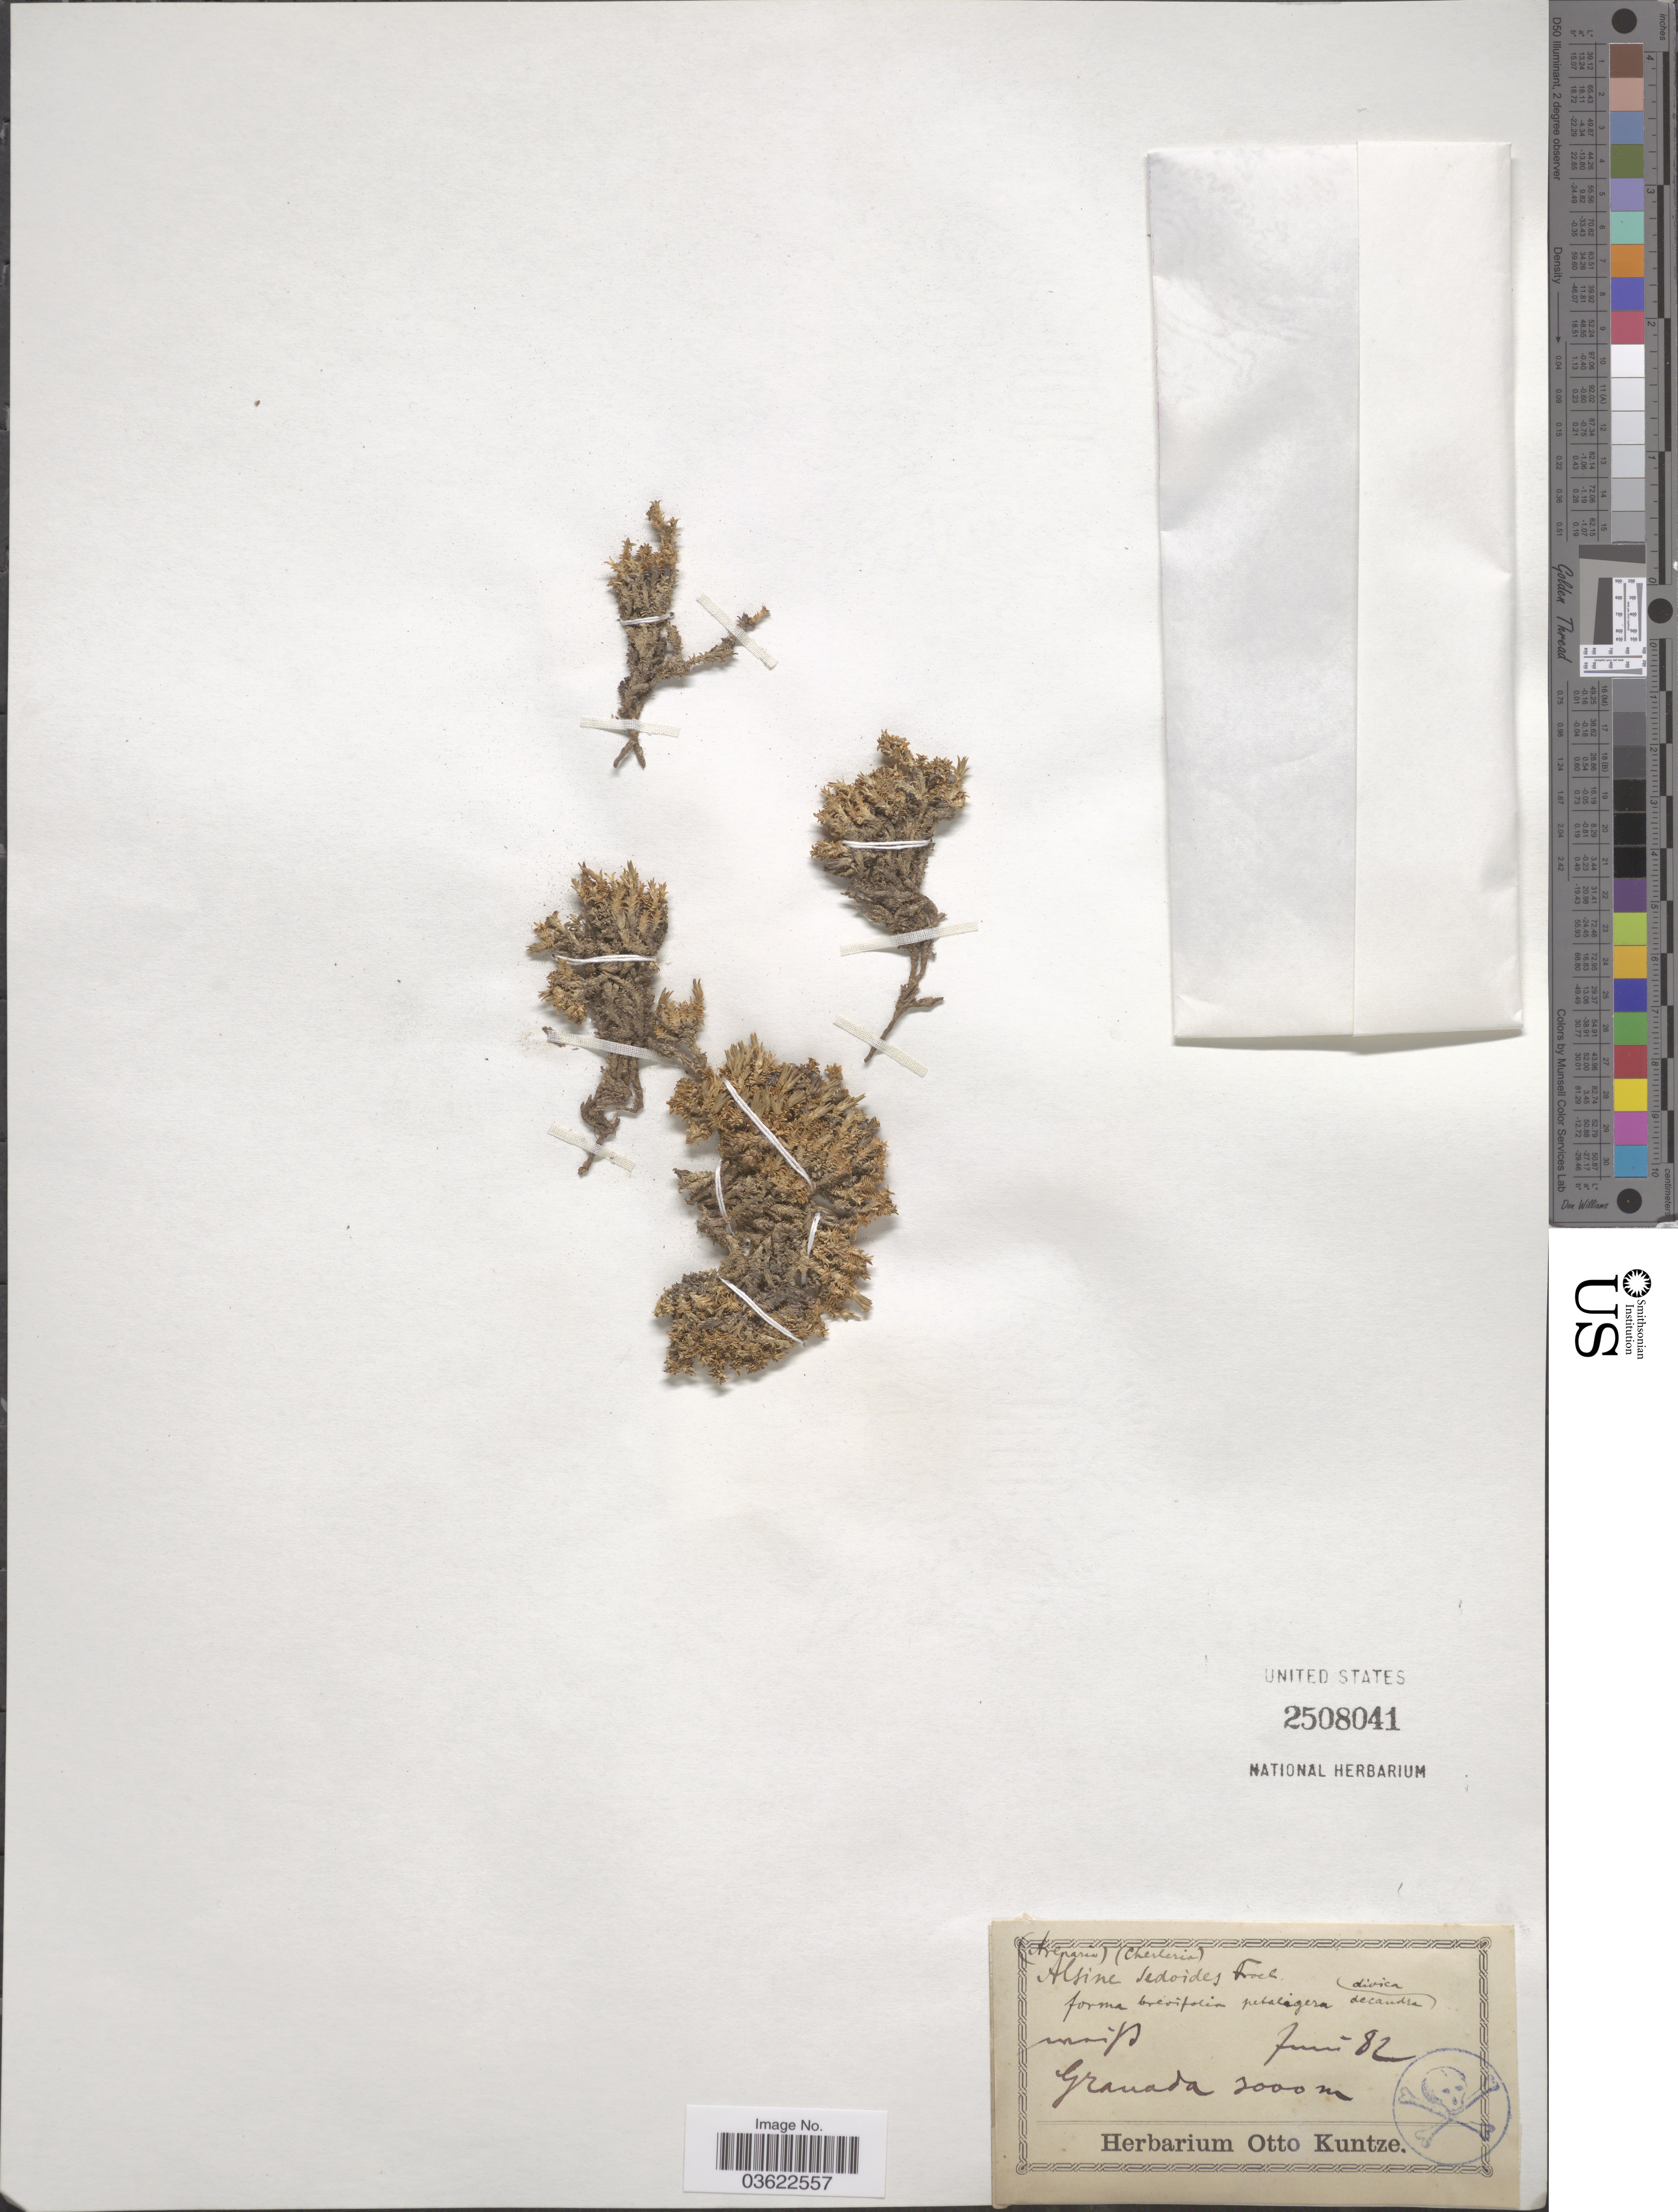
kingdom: Plantae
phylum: Tracheophyta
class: Magnoliopsida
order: Caryophyllales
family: Caryophyllaceae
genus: Arenaria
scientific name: Arenaria tetraquetra subsp. amabilis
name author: (Bory) H. Lindb.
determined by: Strong, Mark T., (BOT), Smithsonian Institution - National Museum of Natural History (UNITED STATES)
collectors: ex herb. Otto Kuntze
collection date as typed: Transcribed d/m/y: /6/82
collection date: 1882-06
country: Spain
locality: Granada.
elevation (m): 3000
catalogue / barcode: US 2508041